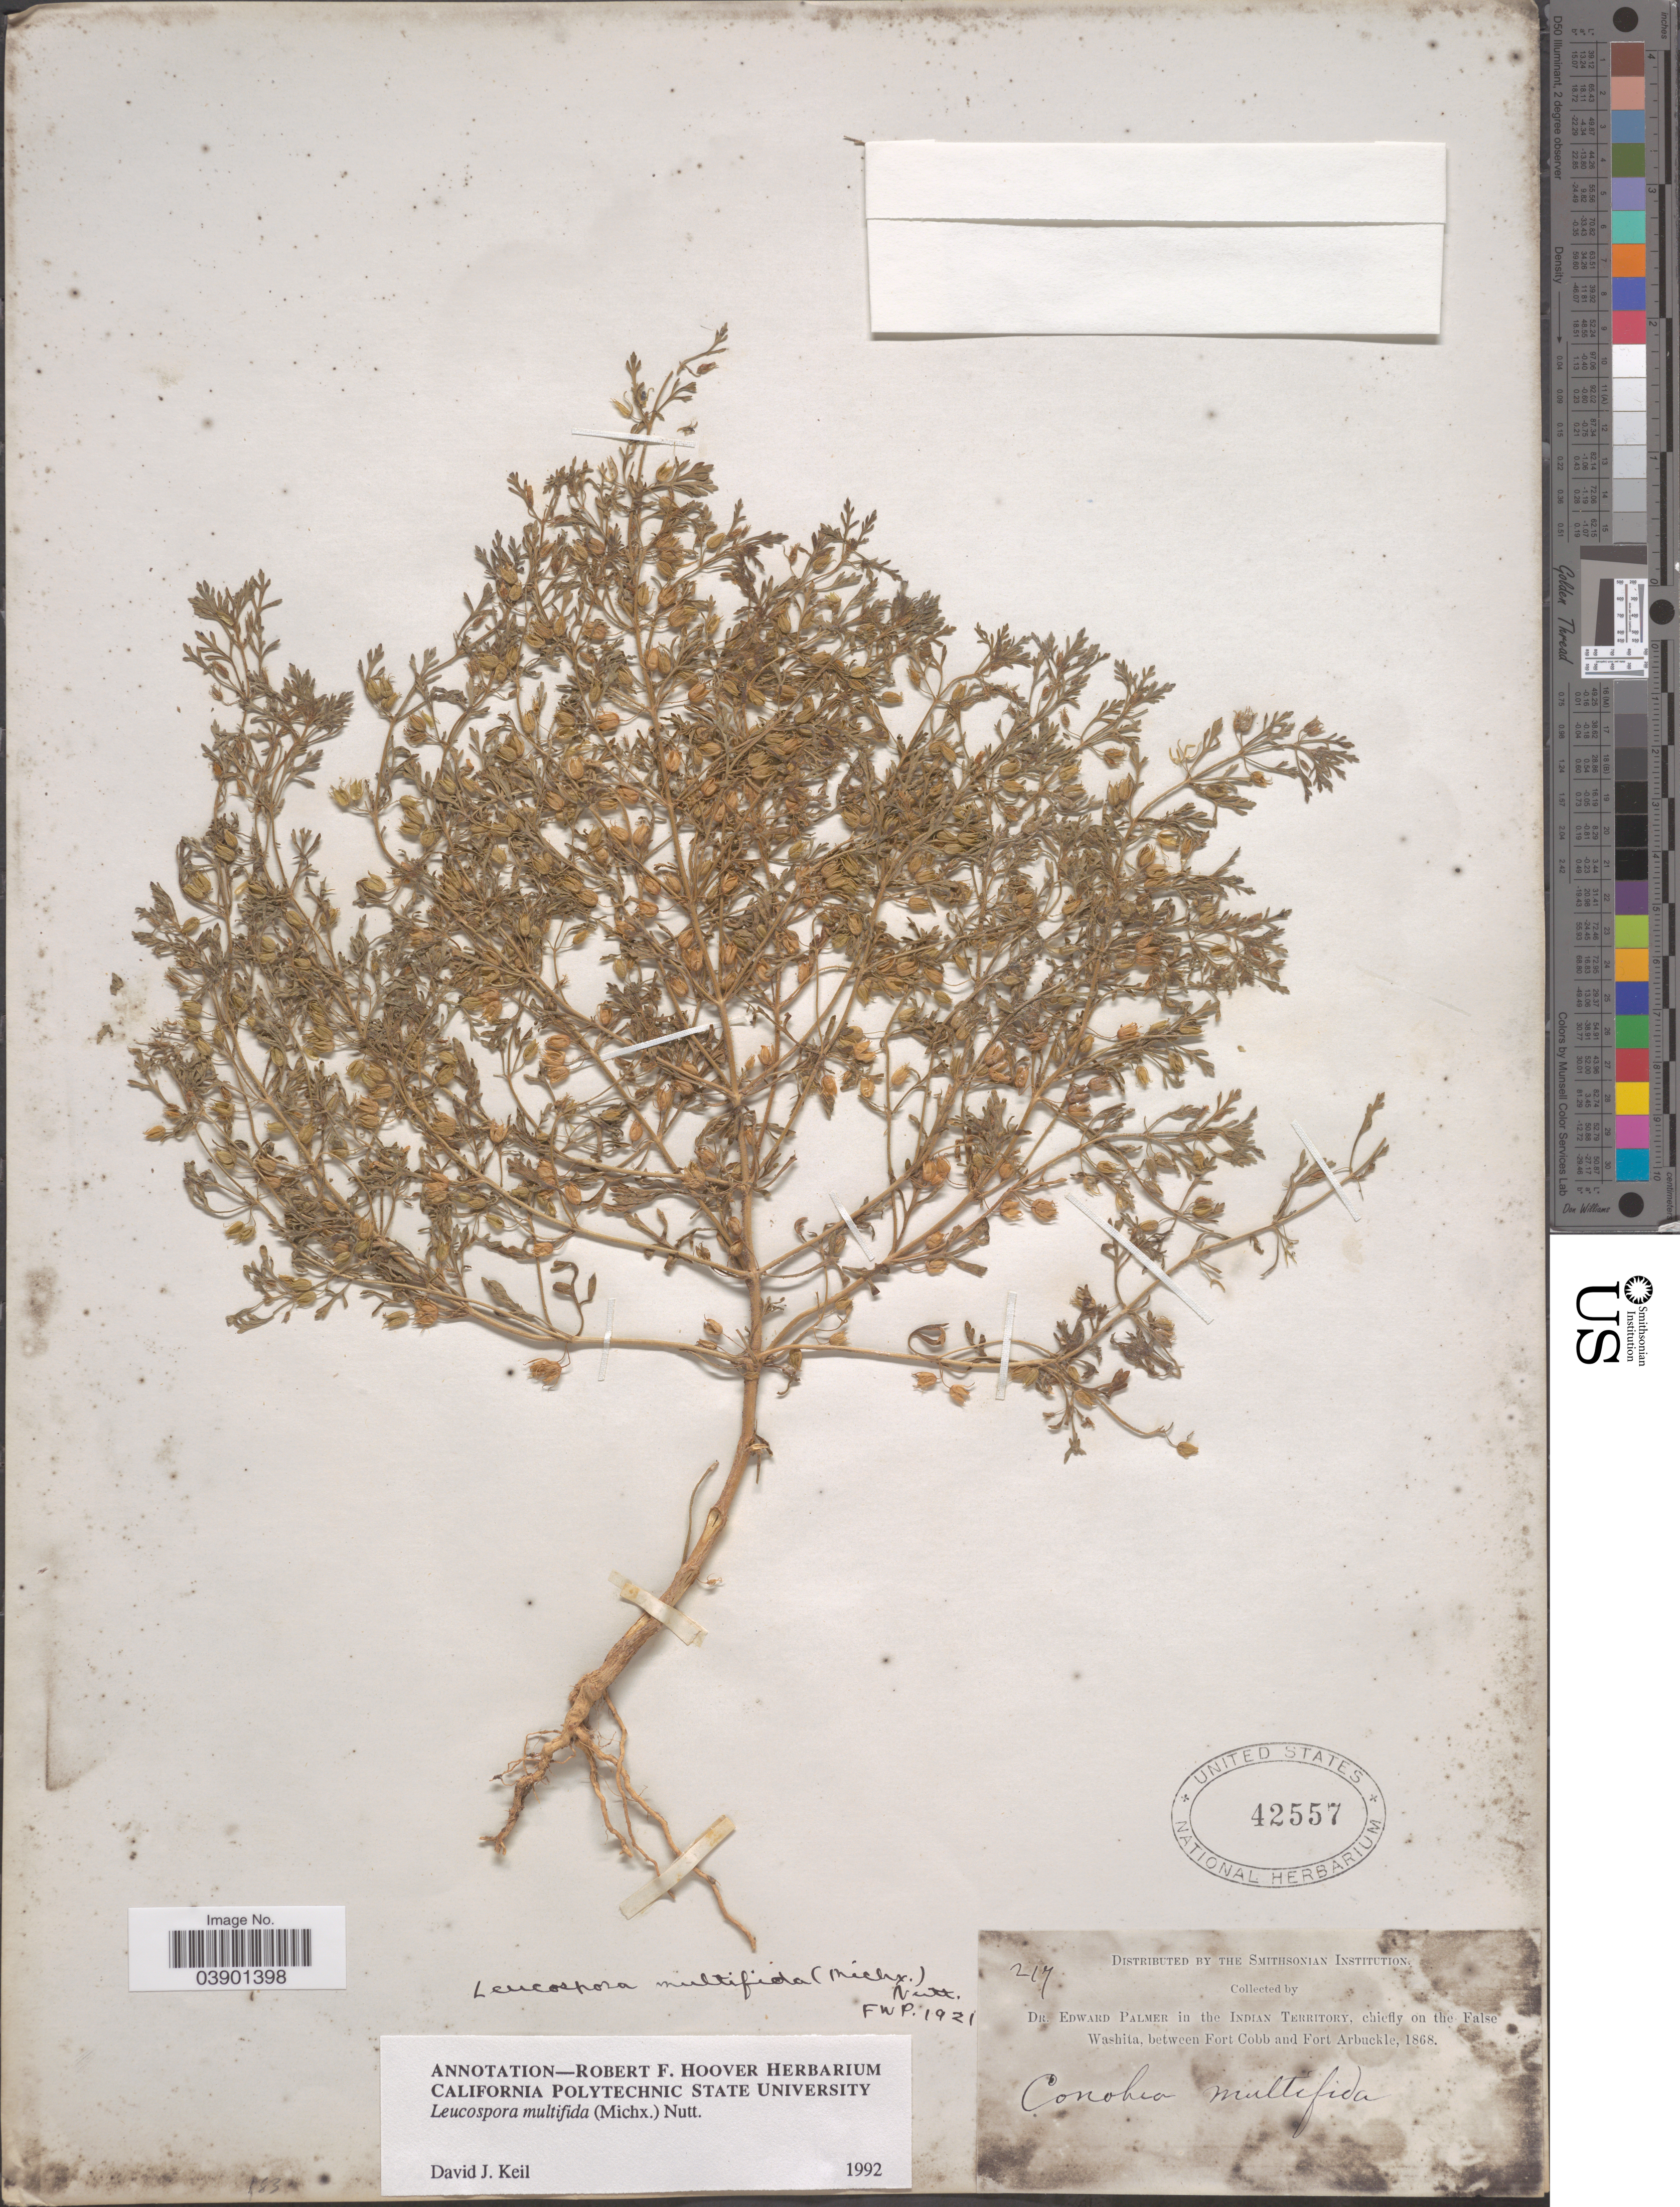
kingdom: Plantae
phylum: Tracheophyta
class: Magnoliopsida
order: Lamiales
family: Plantaginaceae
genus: Leucospora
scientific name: Leucospora multifida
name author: (Michx.) Nutt.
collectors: E. Palmer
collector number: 217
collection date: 1868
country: United States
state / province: Oklahoma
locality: In the Indian Territory, chiefly on the False Washita, between Fort Cobb and Fort Arbuckle.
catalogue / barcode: US 42557